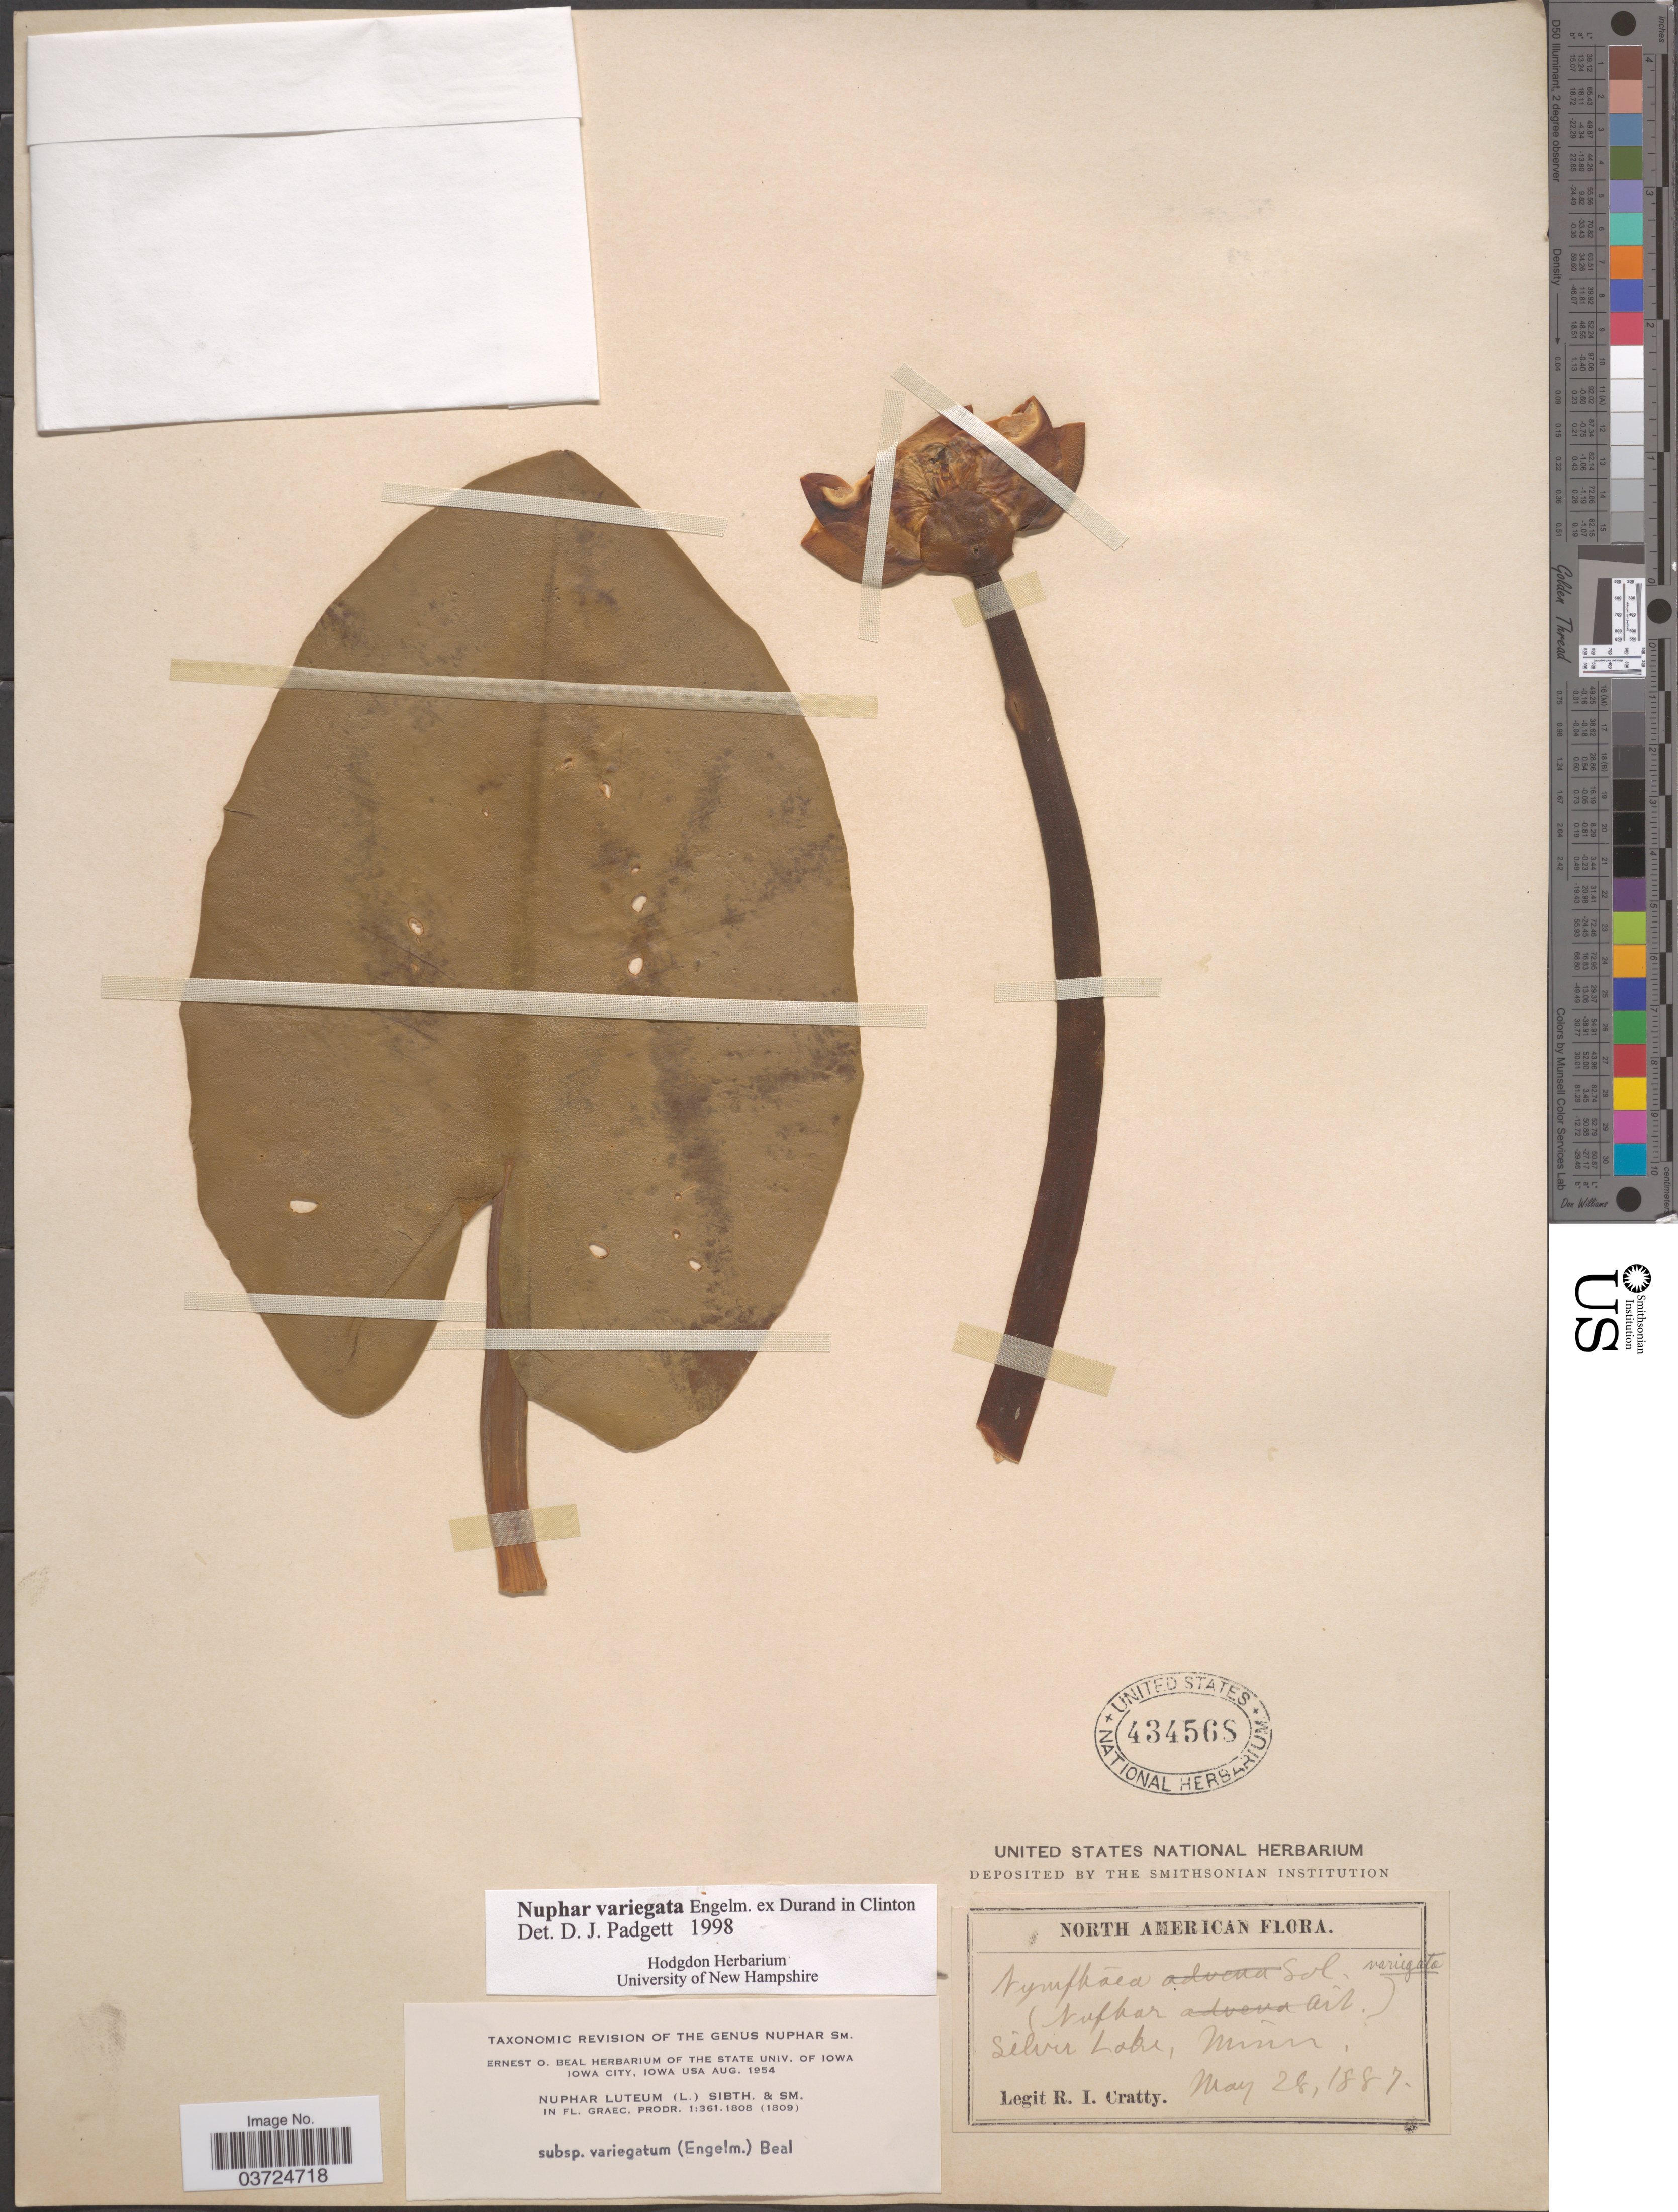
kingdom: Plantae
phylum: Tracheophyta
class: Magnoliopsida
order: Nymphaeales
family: Nymphaeaceae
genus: Nuphar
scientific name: Nuphar variegata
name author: Engelm. ex Durand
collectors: R. Cratty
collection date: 1887-05-28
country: United States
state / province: Minnesota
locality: Silver Lake.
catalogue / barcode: US 434568